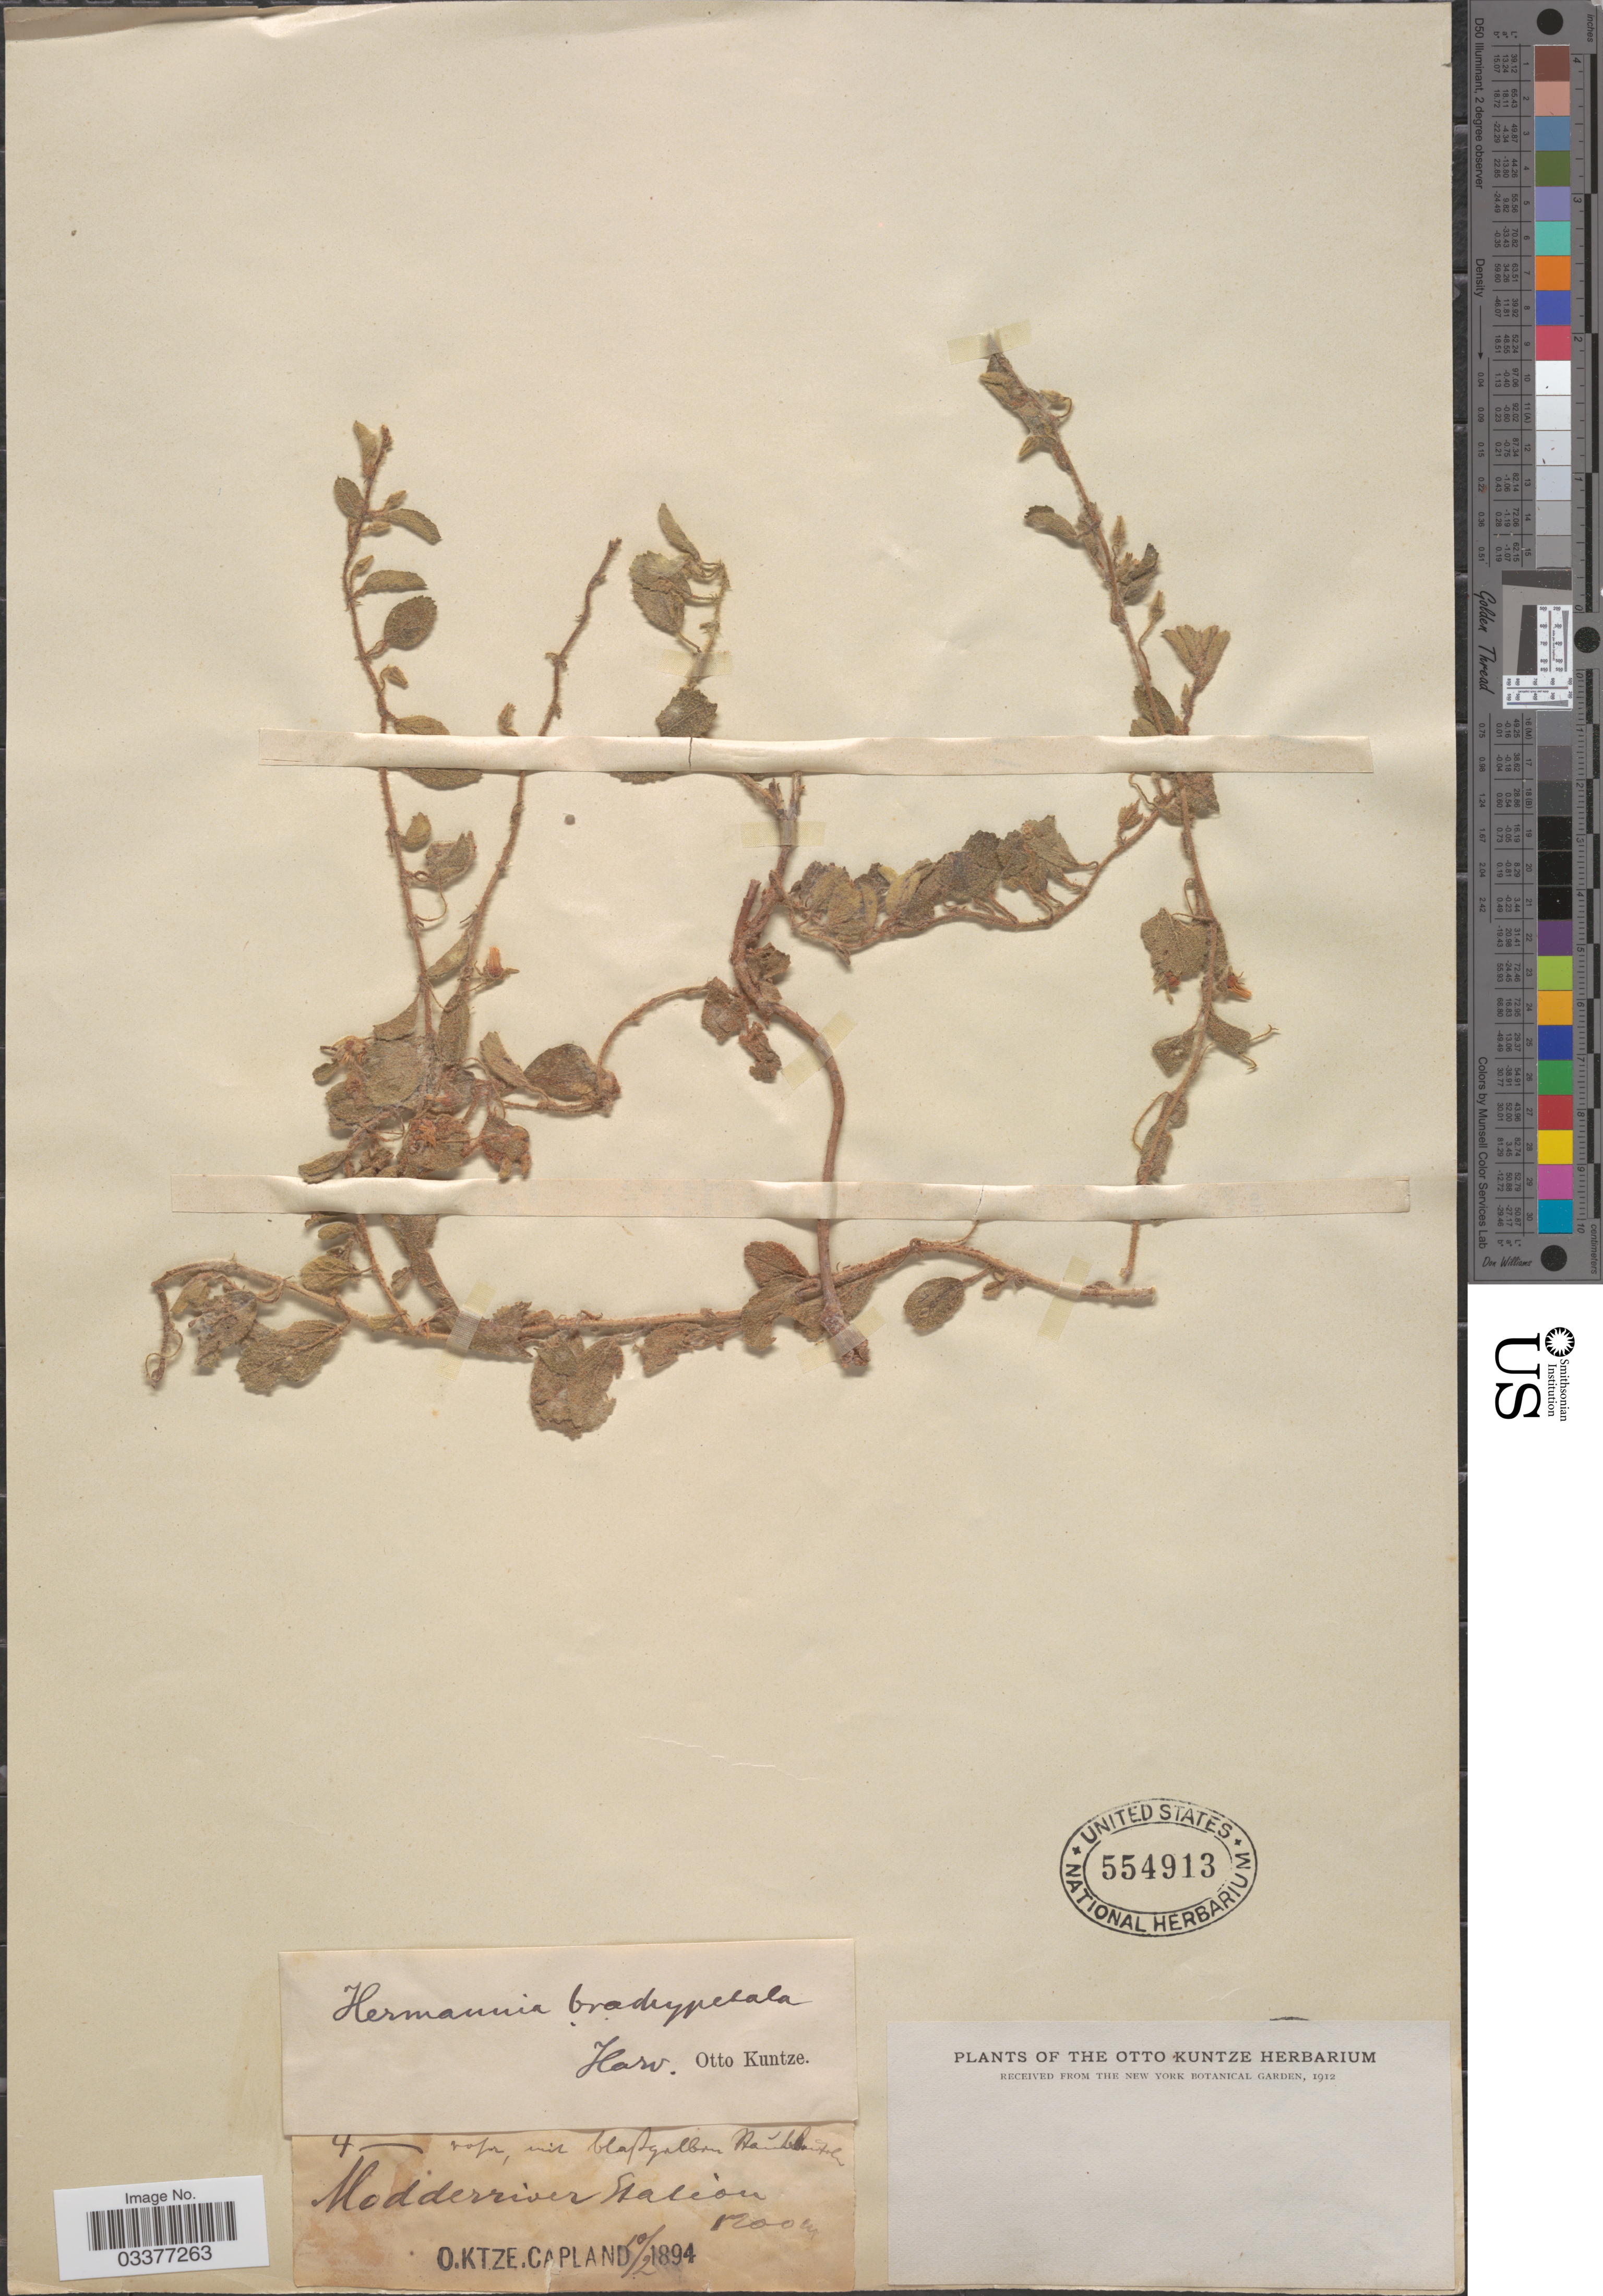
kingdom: Plantae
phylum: Tracheophyta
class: Magnoliopsida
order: Malvales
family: Malvaceae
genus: Hermannia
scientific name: Hermannia brachypetala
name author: Harv.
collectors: C.E.O. Kuntze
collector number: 4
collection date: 1894-02-10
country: South Africa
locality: Modderriver Station.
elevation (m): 1200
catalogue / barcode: US 554913